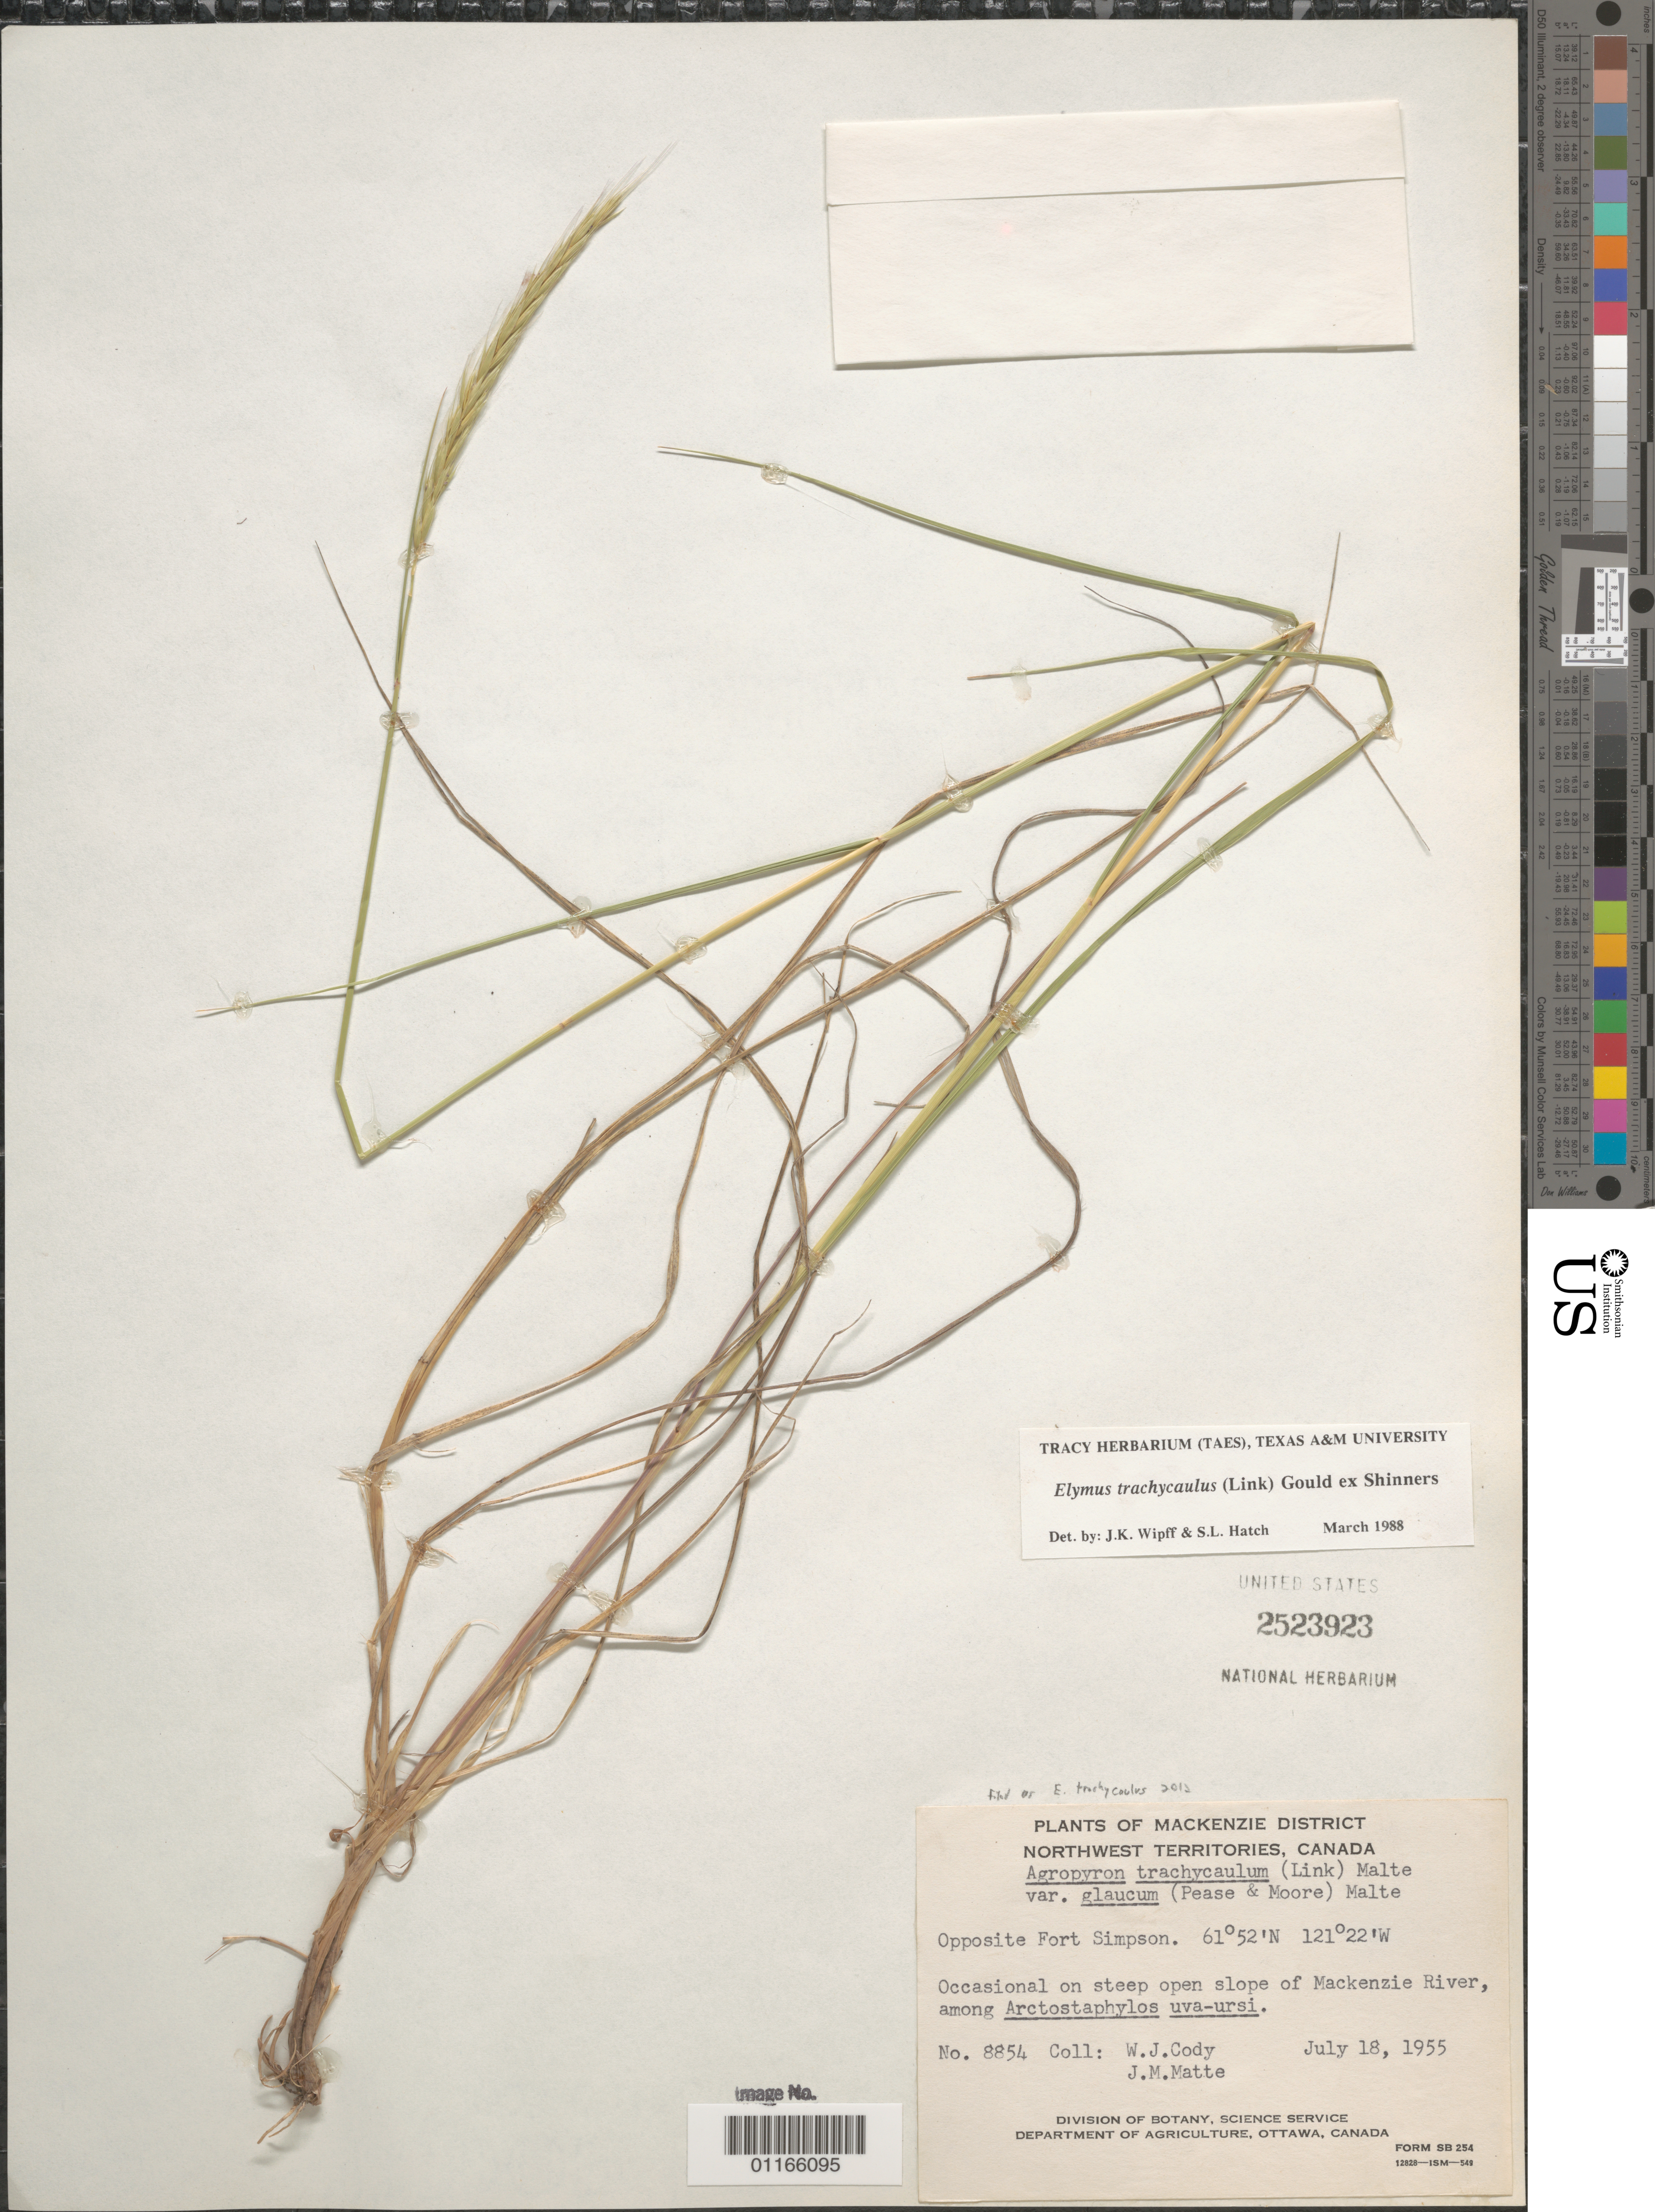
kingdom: Plantae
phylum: Tracheophyta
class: Liliopsida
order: Poales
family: Poaceae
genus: Elymus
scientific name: Elymus trachycaulus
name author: (Link) Gould ex Shinners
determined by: Wipff, J. K.; Hatch, S. L.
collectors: W. Cody & J. Matte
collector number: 8854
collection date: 1955-07-18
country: Canada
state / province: Northwest Territories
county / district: Mackenzie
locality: Opposite Fort Simpson.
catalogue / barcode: US 2523923